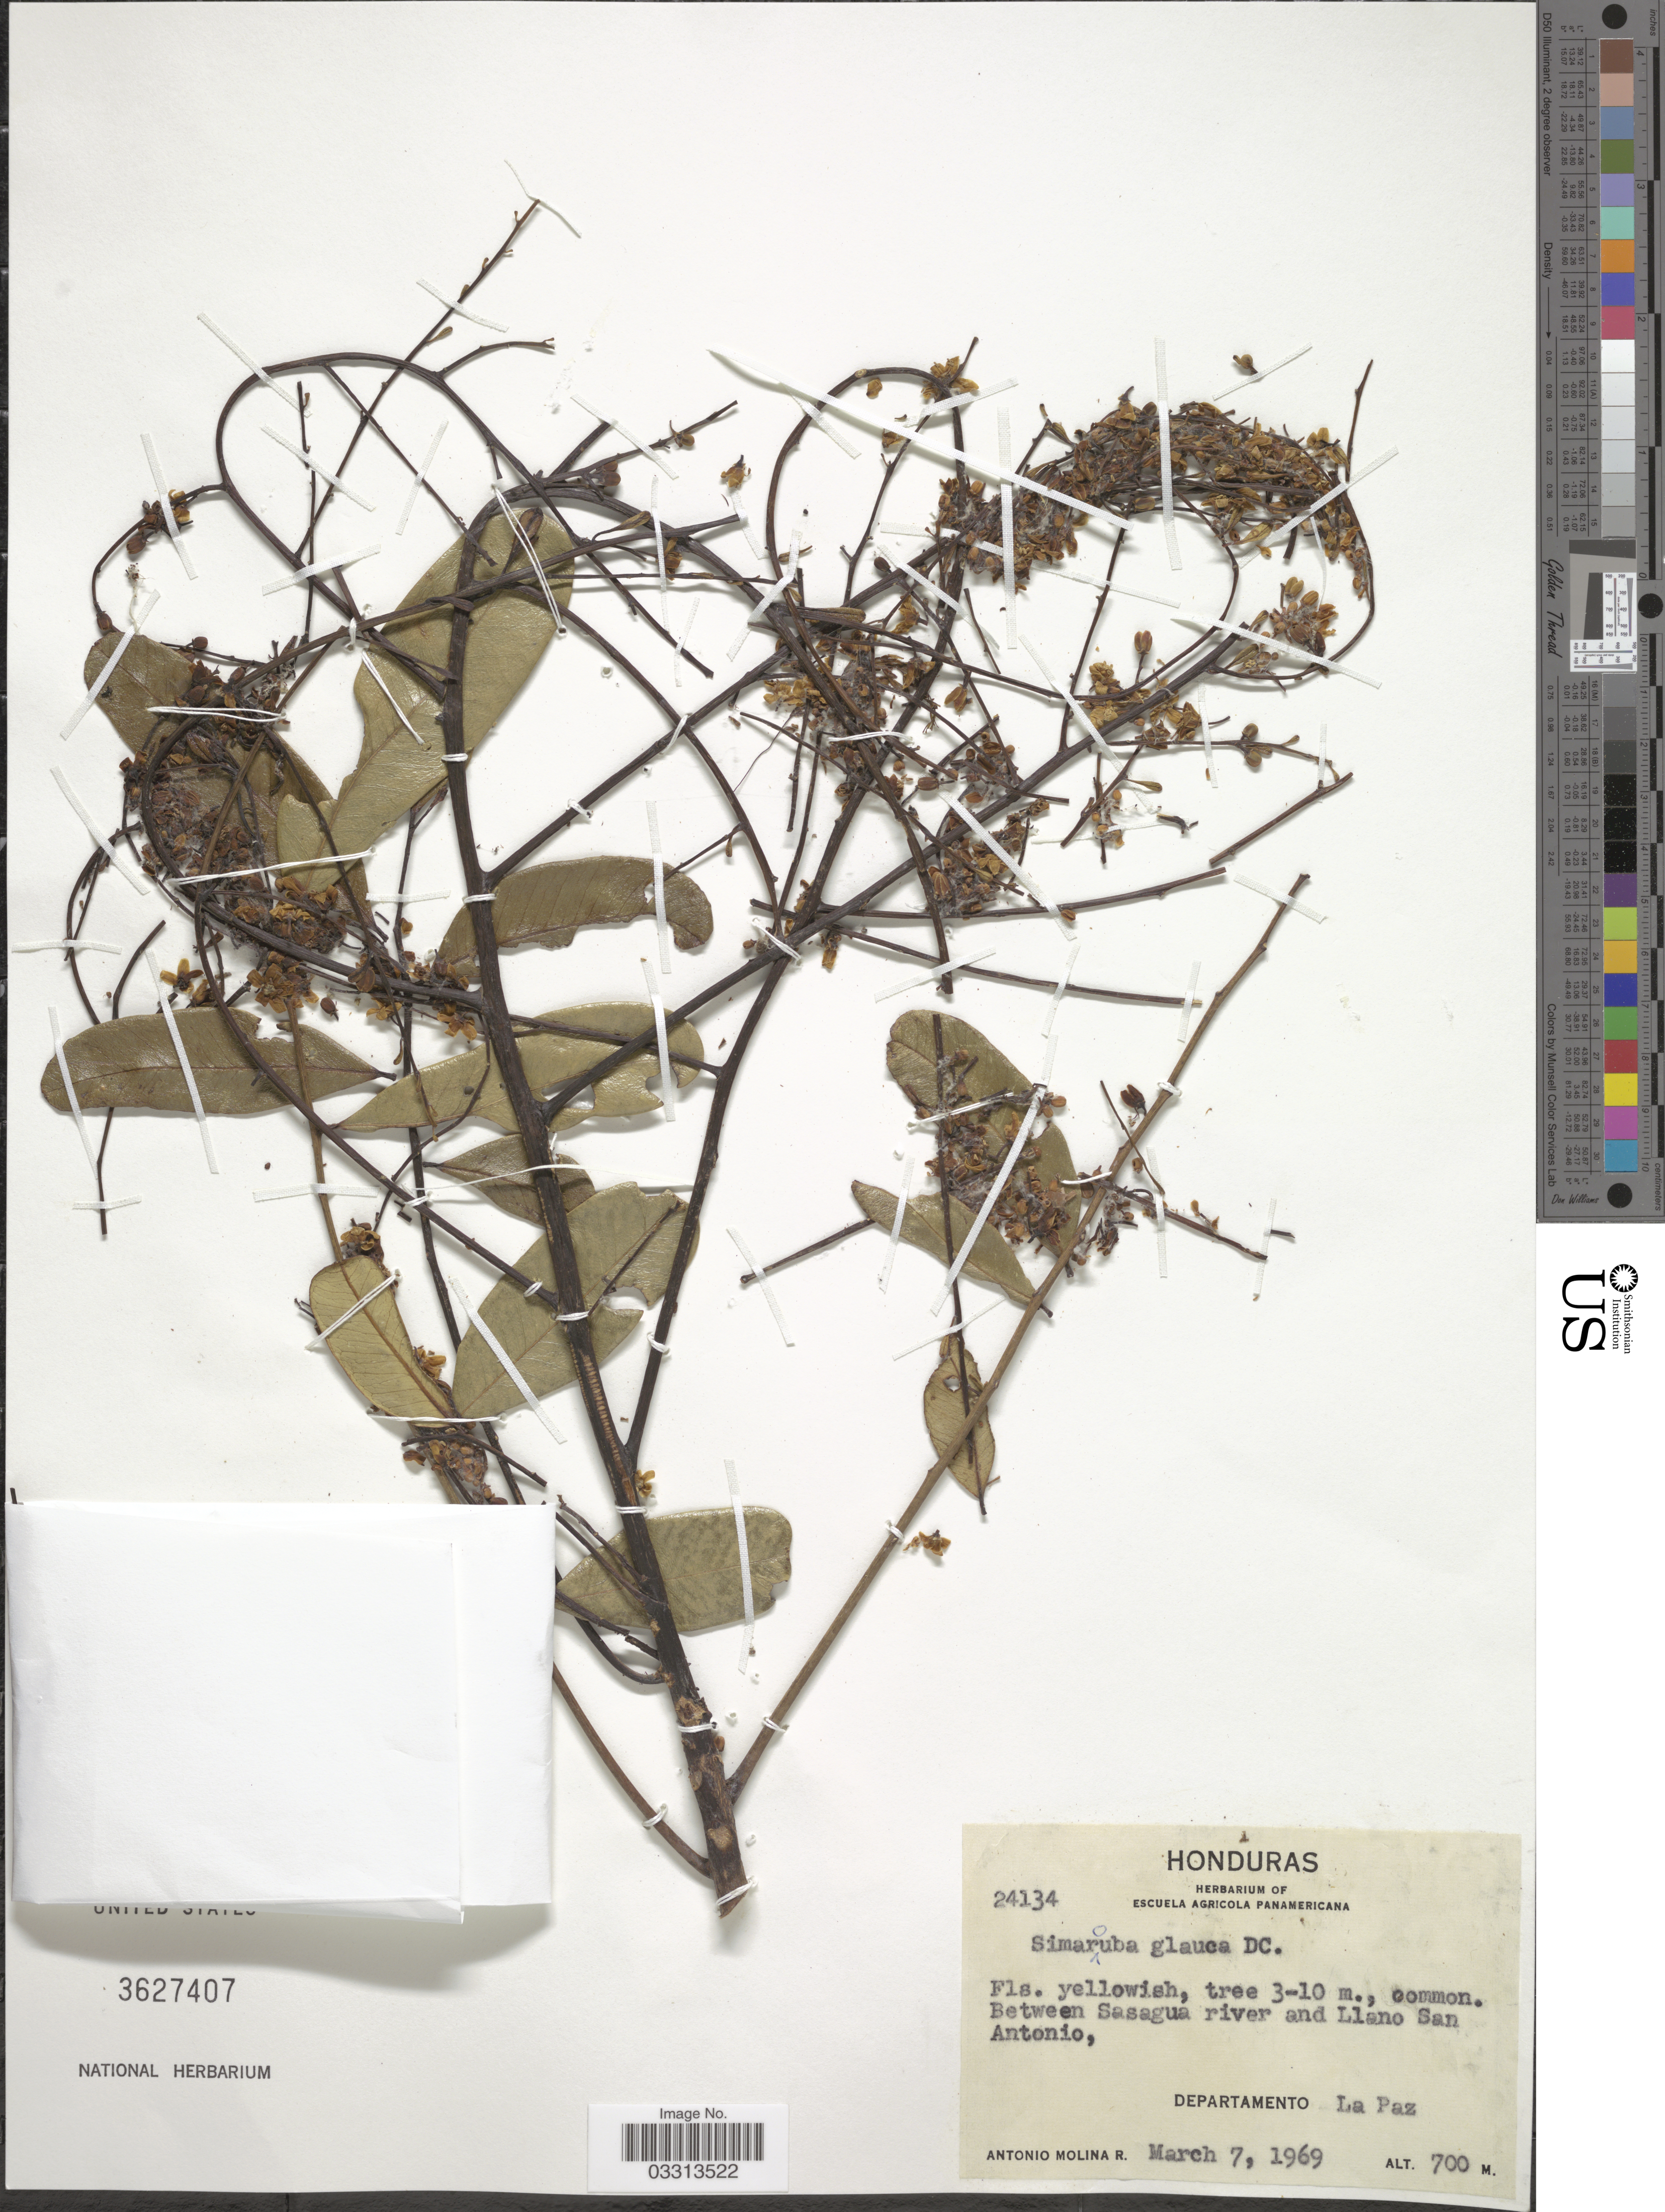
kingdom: Plantae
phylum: Tracheophyta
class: Magnoliopsida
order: Sapindales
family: Simaroubaceae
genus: Simarouba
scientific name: Simarouba glauca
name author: DC.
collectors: A. Molina R.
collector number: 24134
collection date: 1969-03-07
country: Honduras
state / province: La Paz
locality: Between Sasagua river and Llano San Antonio, Departamento La Paz.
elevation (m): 700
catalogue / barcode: US 3627407